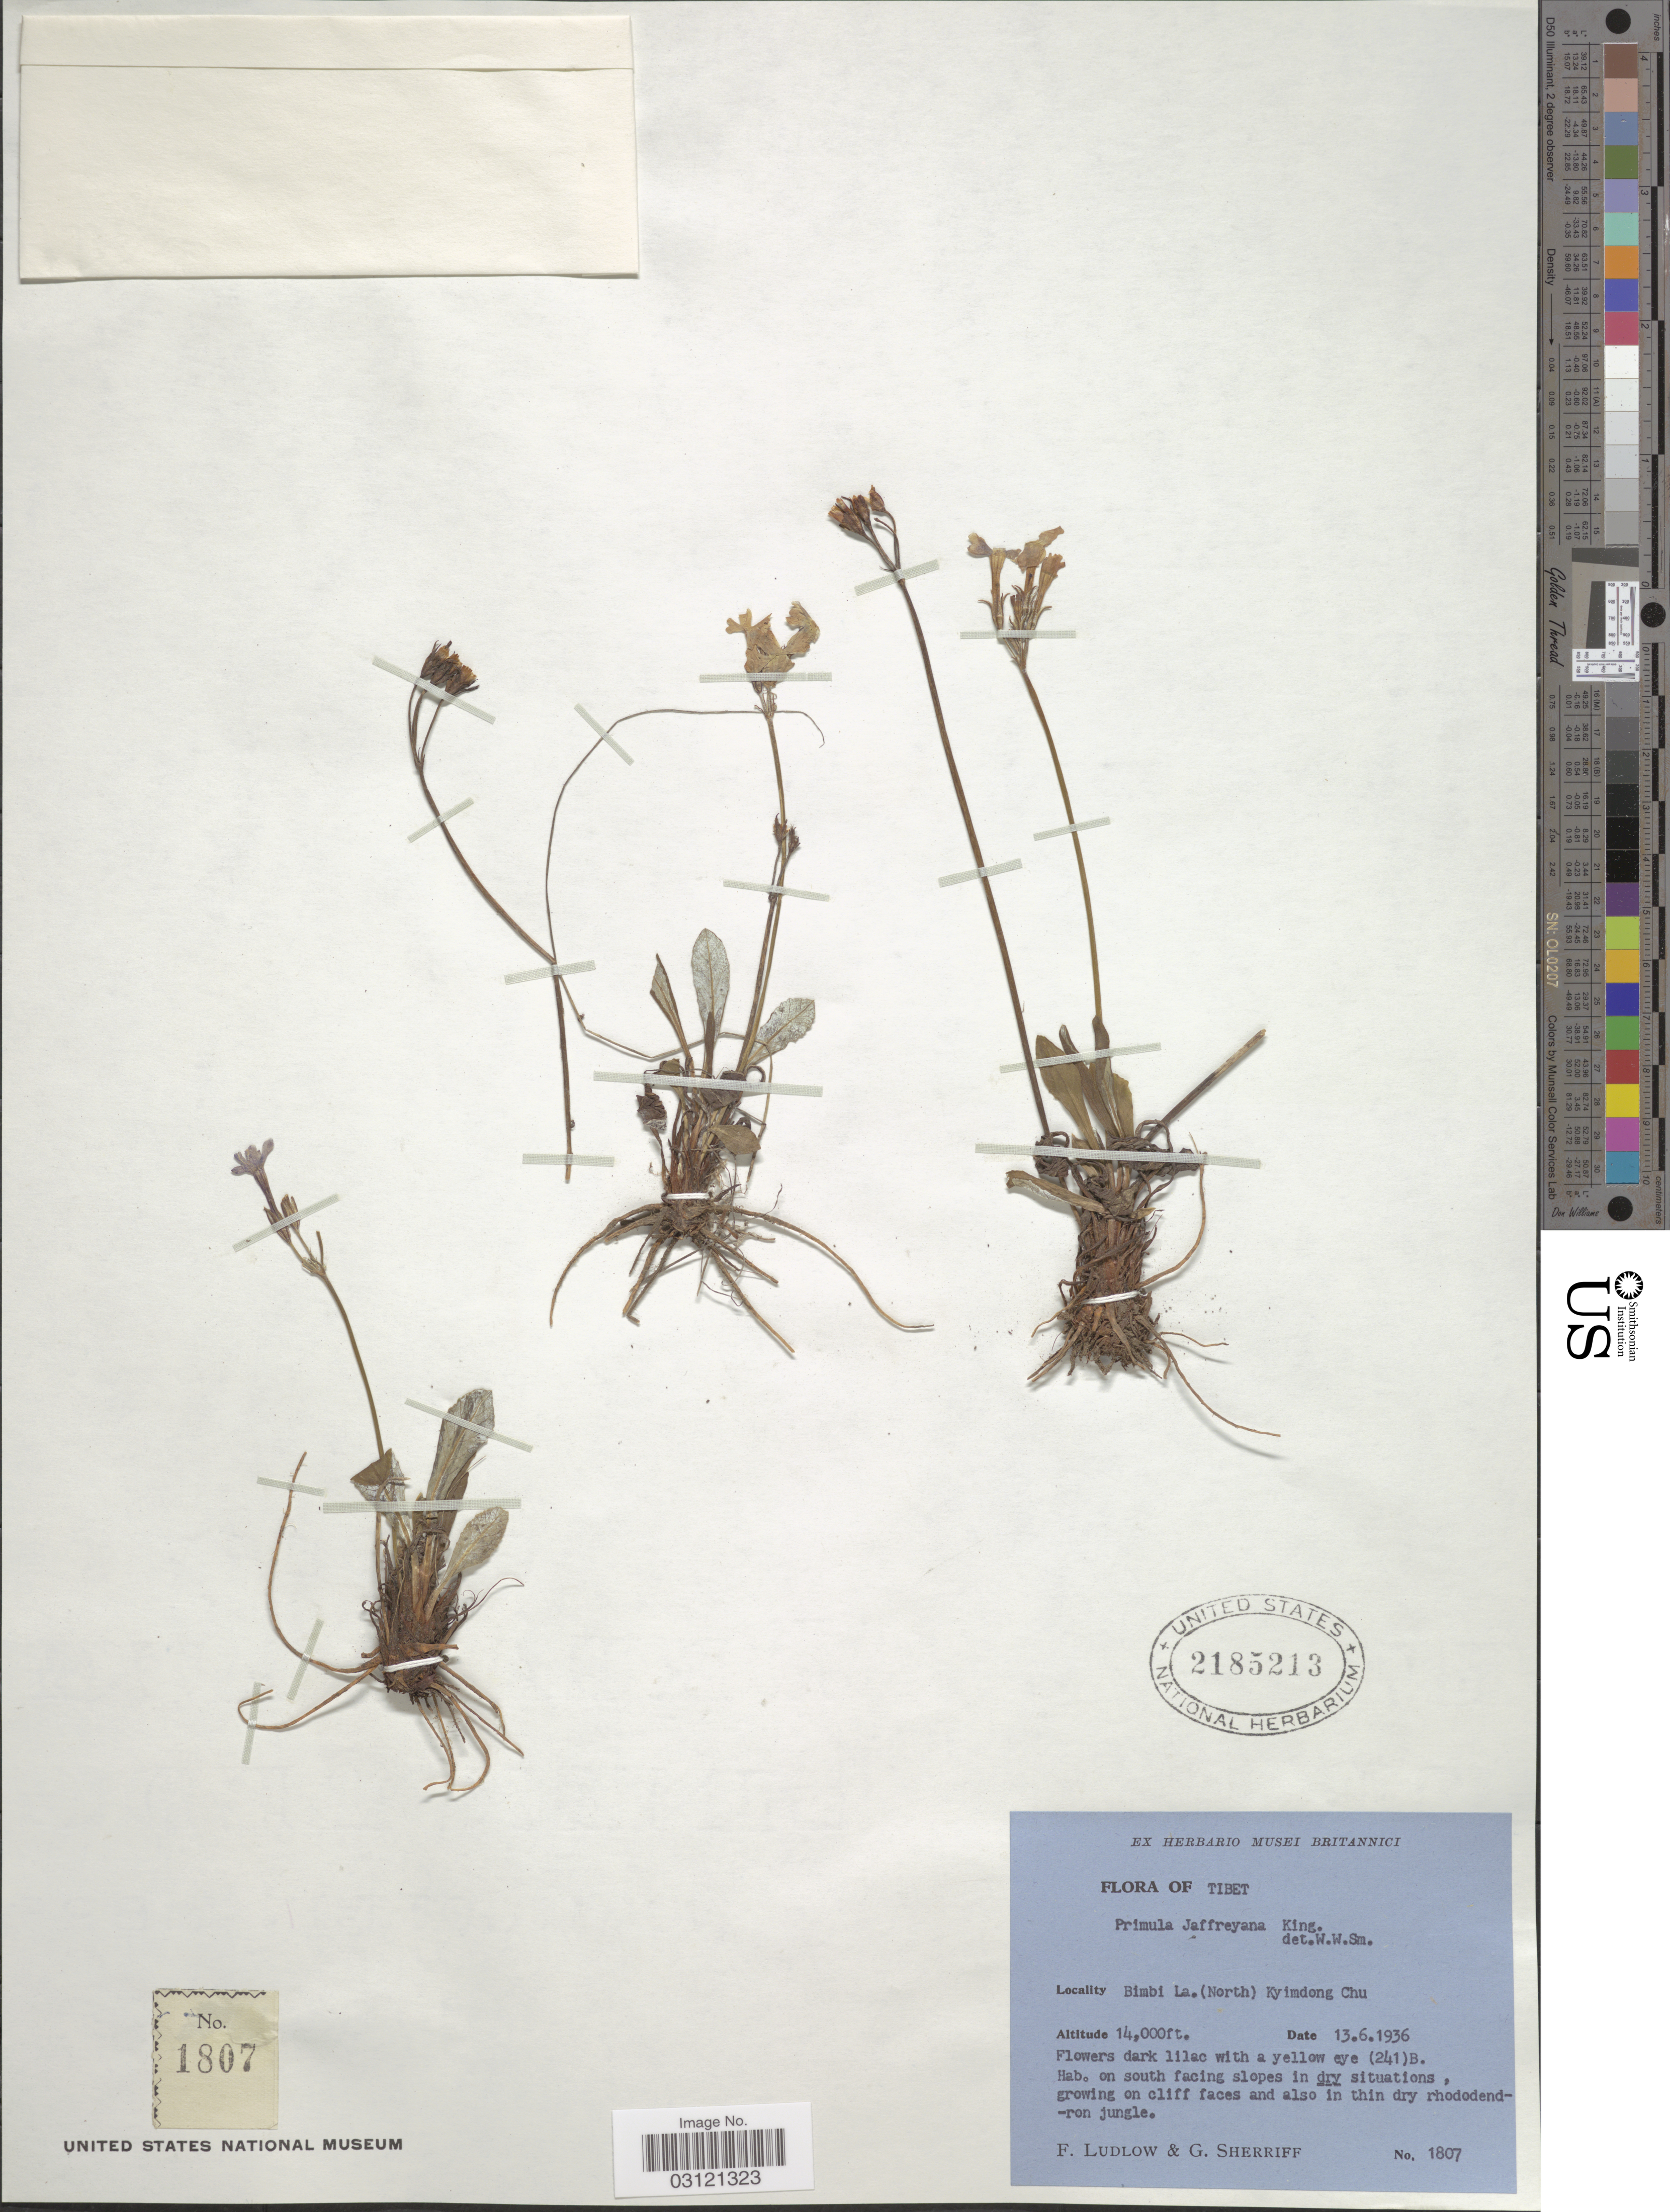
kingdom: Plantae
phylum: Tracheophyta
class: Magnoliopsida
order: Ericales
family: Primulaceae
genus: Primula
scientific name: Primula jaffreyana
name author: King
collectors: F. Ludlow & G. Sherriff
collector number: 1807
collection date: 1936-06-13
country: China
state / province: Xizang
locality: Tibet, Bimbi La (North) Kyimdong Chu.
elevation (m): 4267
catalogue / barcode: US 2185213